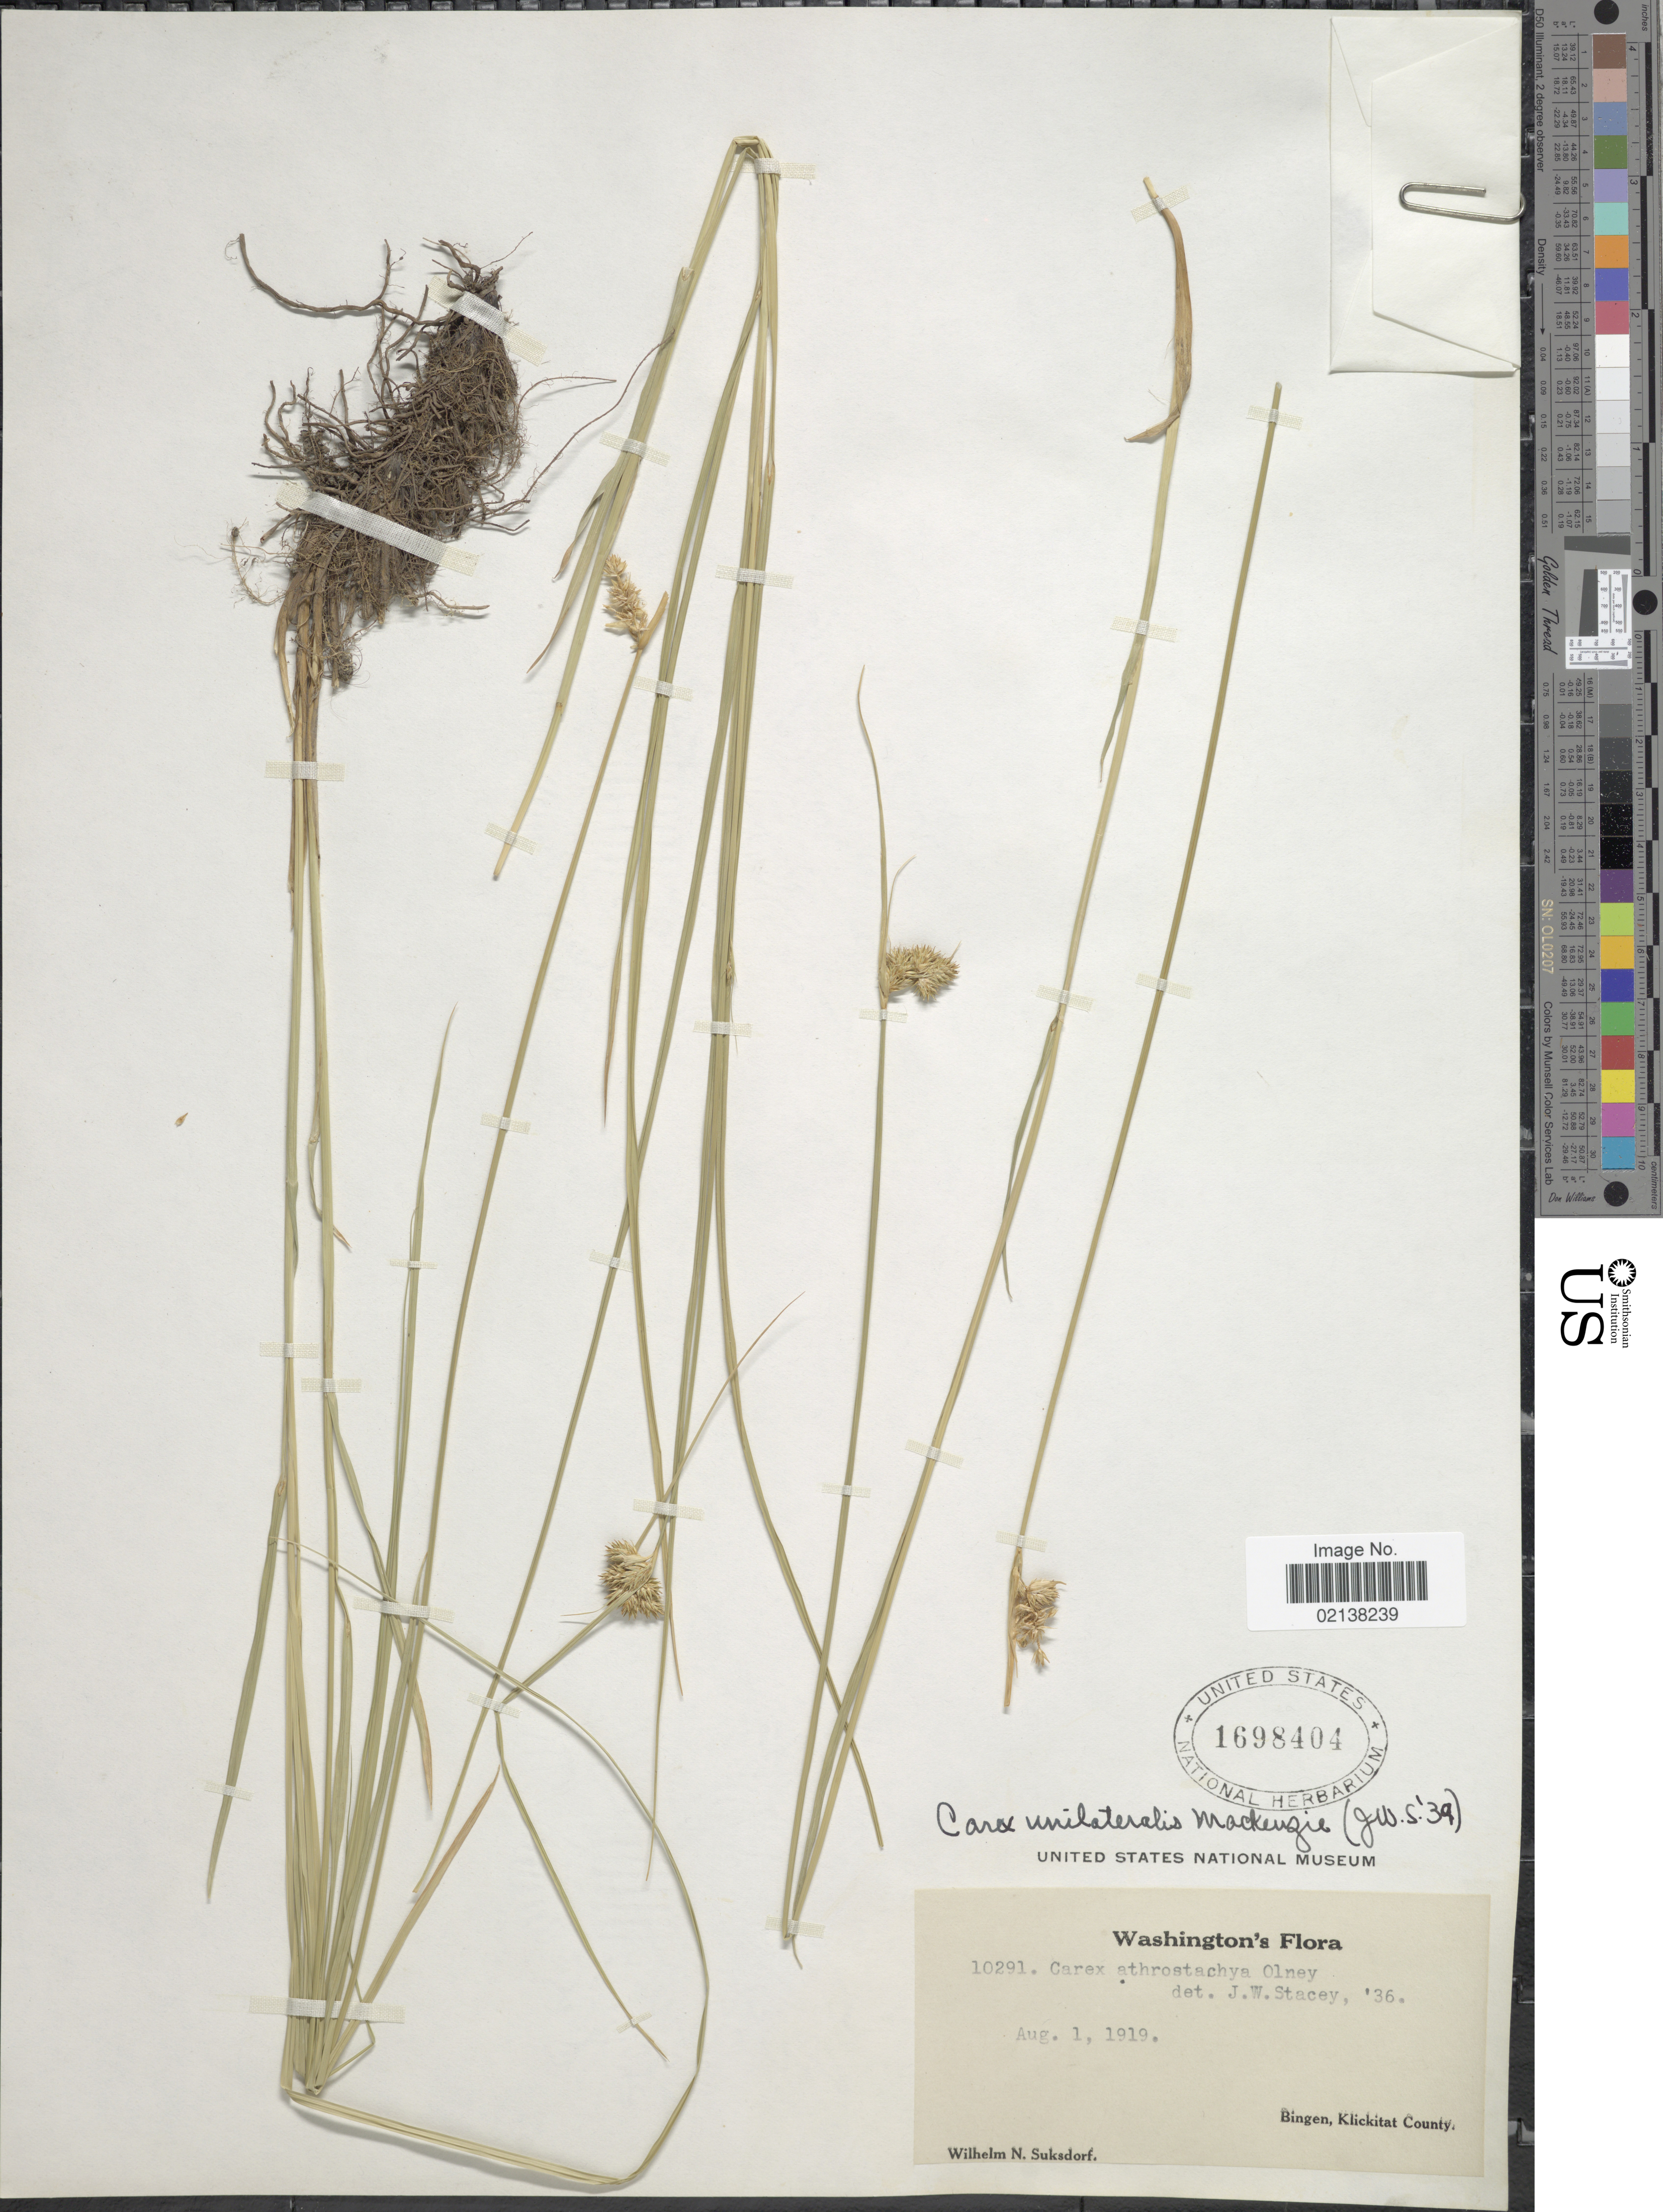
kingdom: Plantae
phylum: Tracheophyta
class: Liliopsida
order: Poales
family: Cyperaceae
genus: Carex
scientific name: Carex unilateralis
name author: Mack.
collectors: W. N. Suksdorf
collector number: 10291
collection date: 1919-08-01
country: United States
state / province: Washington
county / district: Klickitat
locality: Bingen, Klickitat County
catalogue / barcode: US 1698404